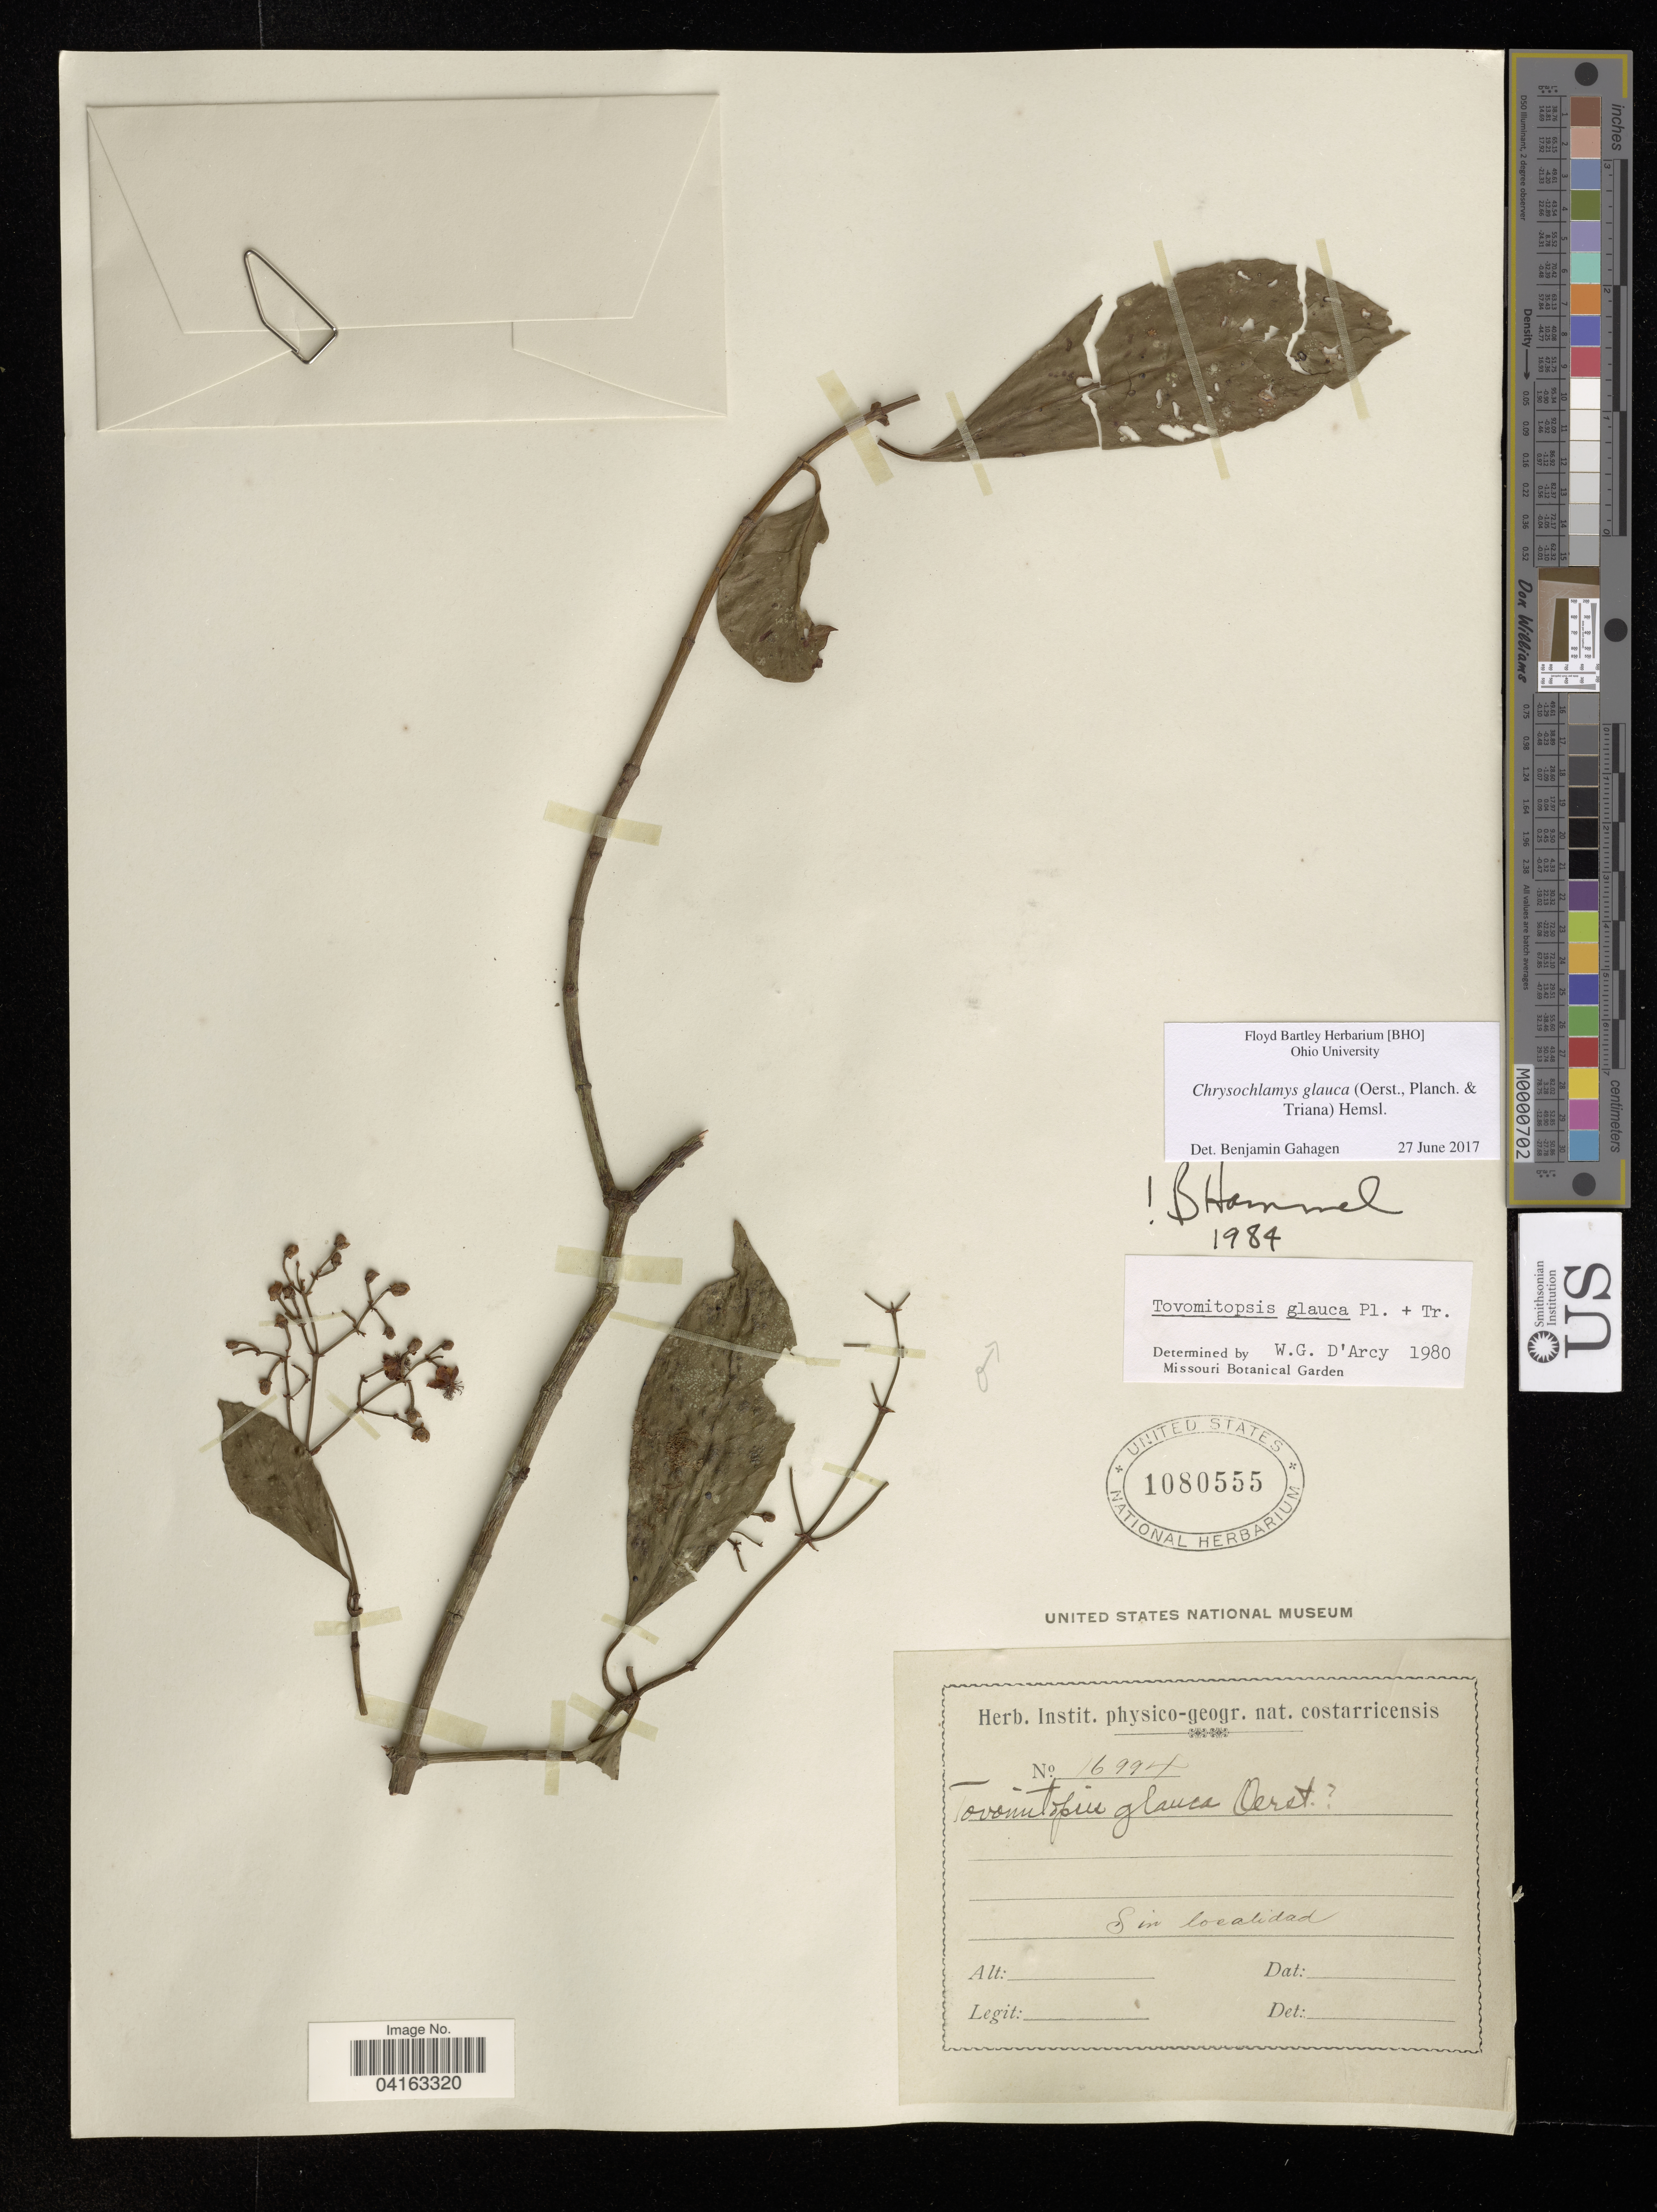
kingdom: Plantae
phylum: Tracheophyta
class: Magnoliopsida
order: Malpighiales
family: Clusiaceae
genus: Chrysochlamys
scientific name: Chrysochlamys glauca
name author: (Oerst. ex Planch. & Triana) Hemsl.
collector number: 16994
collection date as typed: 18??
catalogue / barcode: US 1080555